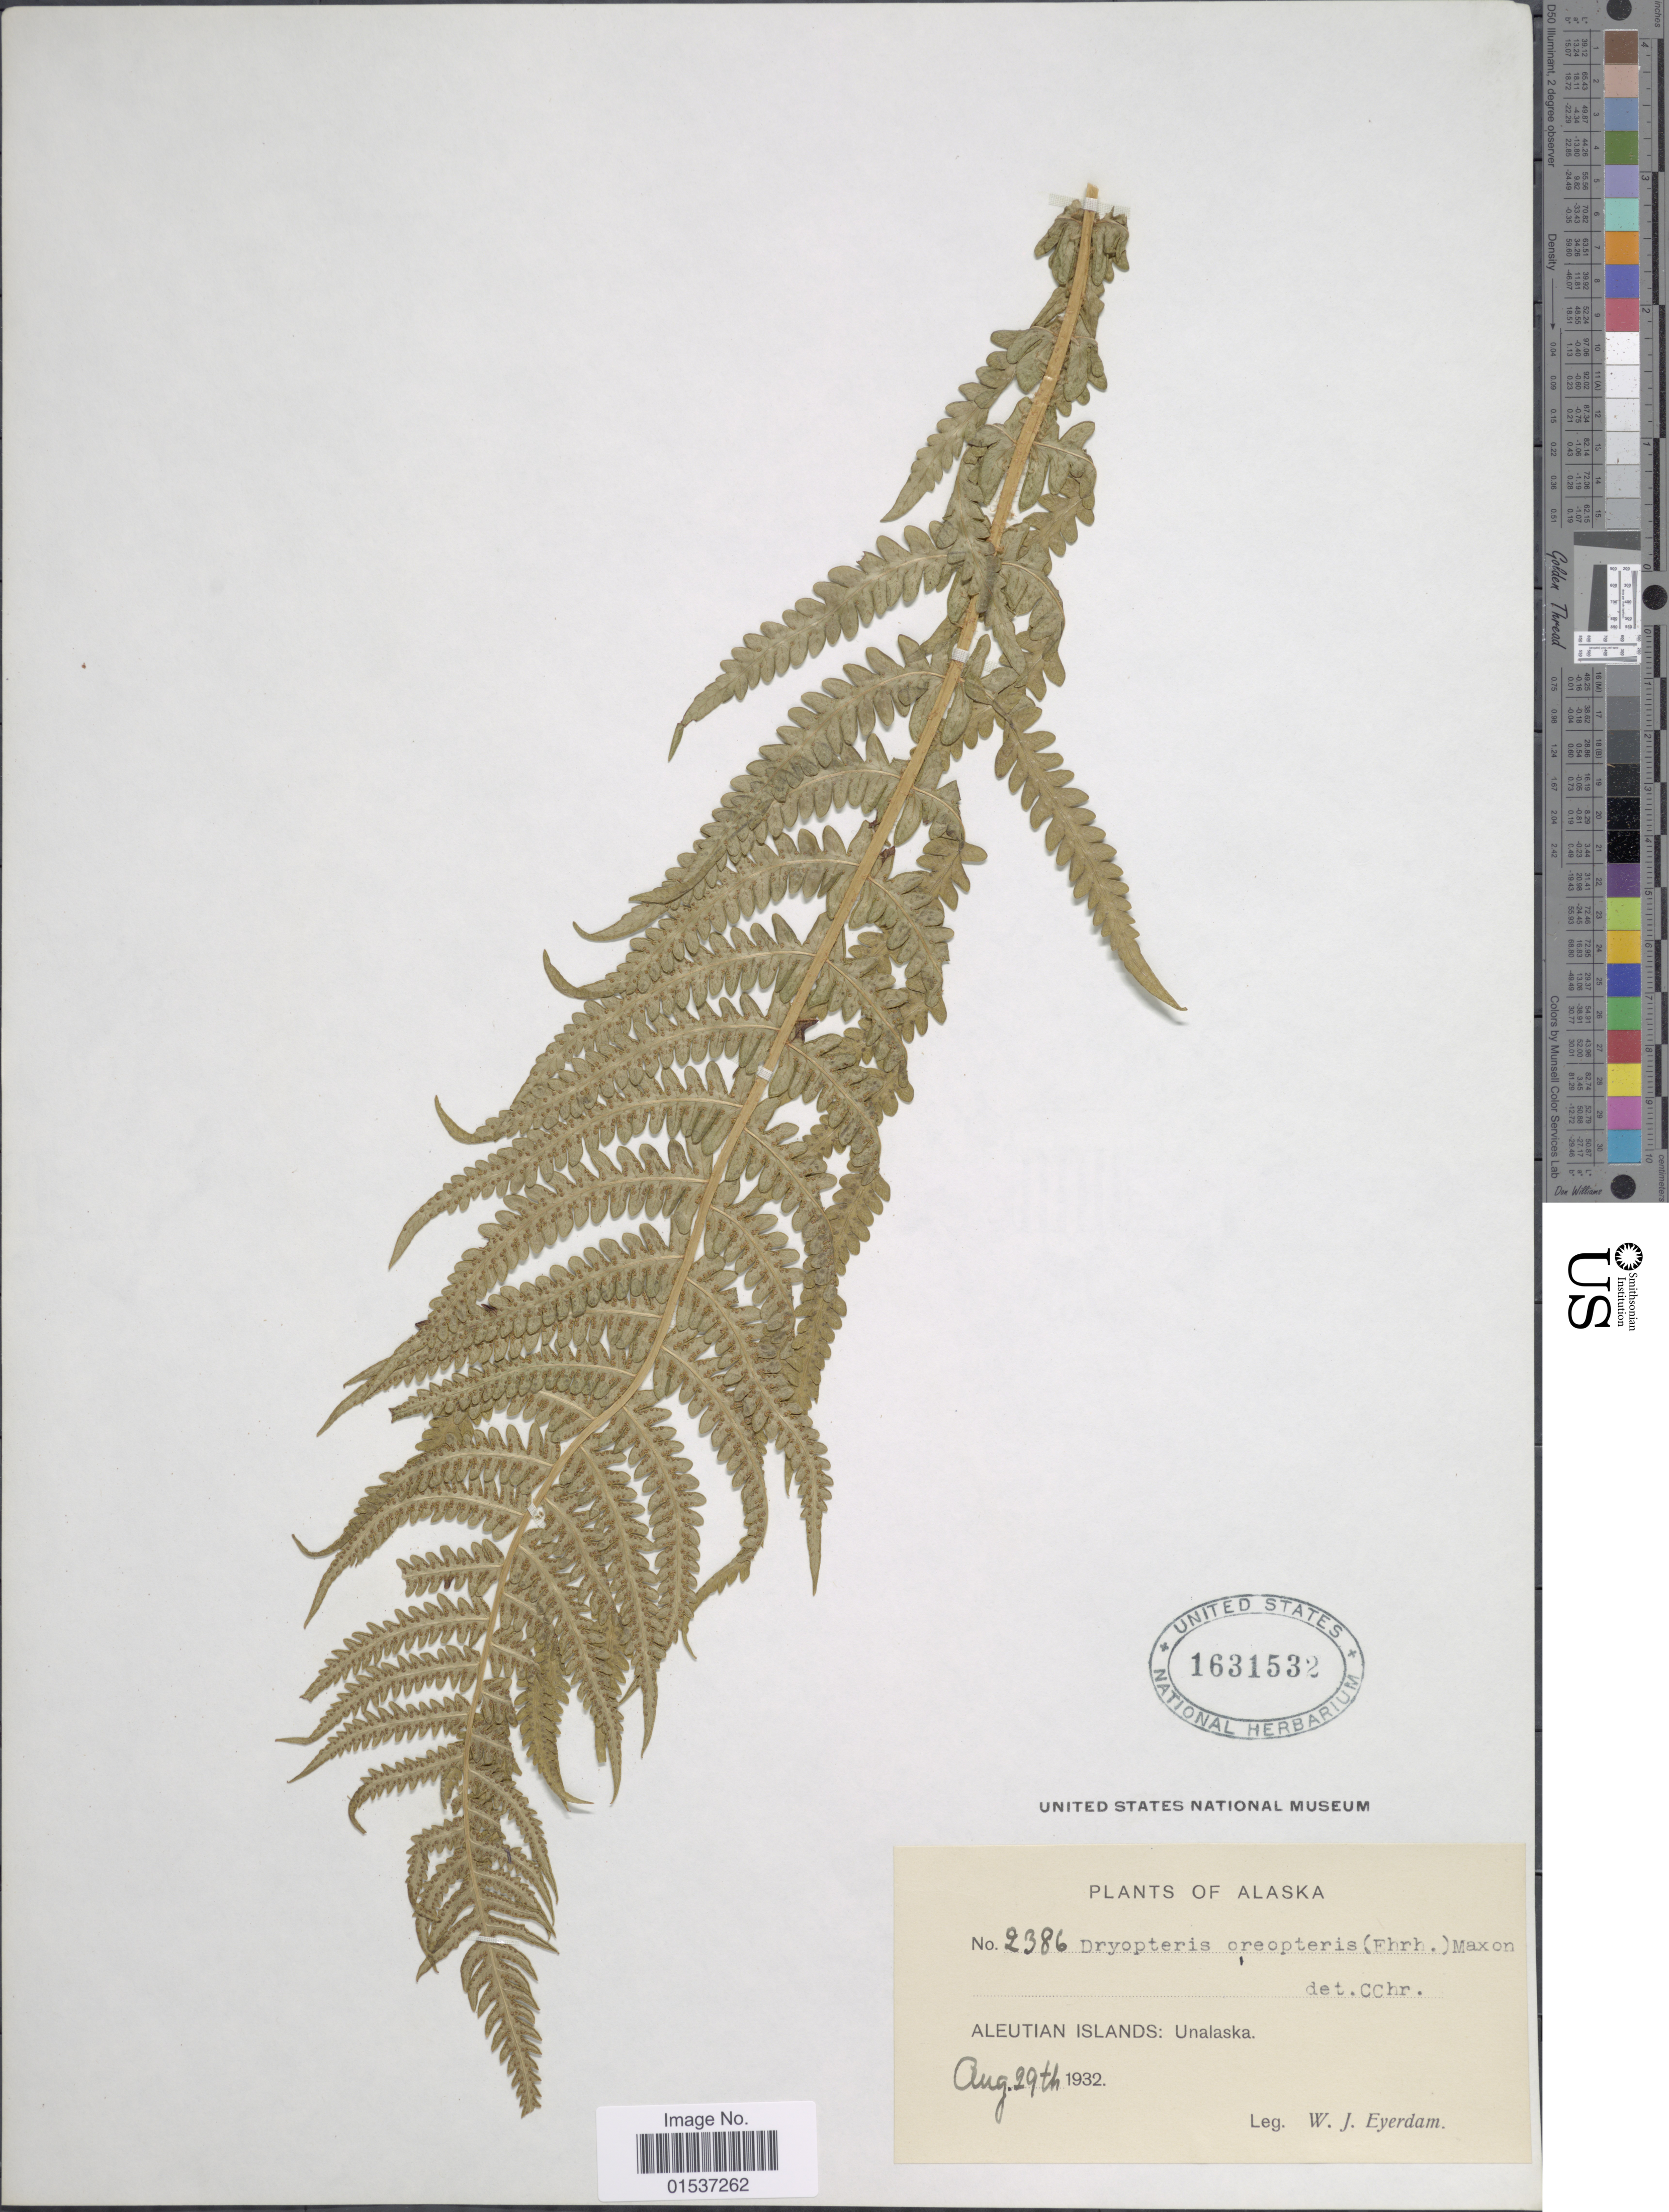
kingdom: Plantae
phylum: Tracheophyta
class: Polypodiopsida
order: Polypodiales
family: Thelypteridaceae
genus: Oreopteris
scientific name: Oreopteris limbosperma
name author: (All.) K. Iwats.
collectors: W. J. Eyerdam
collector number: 2386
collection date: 1932-08-29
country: United States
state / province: Alaska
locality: Aleutian Islands: Unalaska.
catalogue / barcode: US 1631532